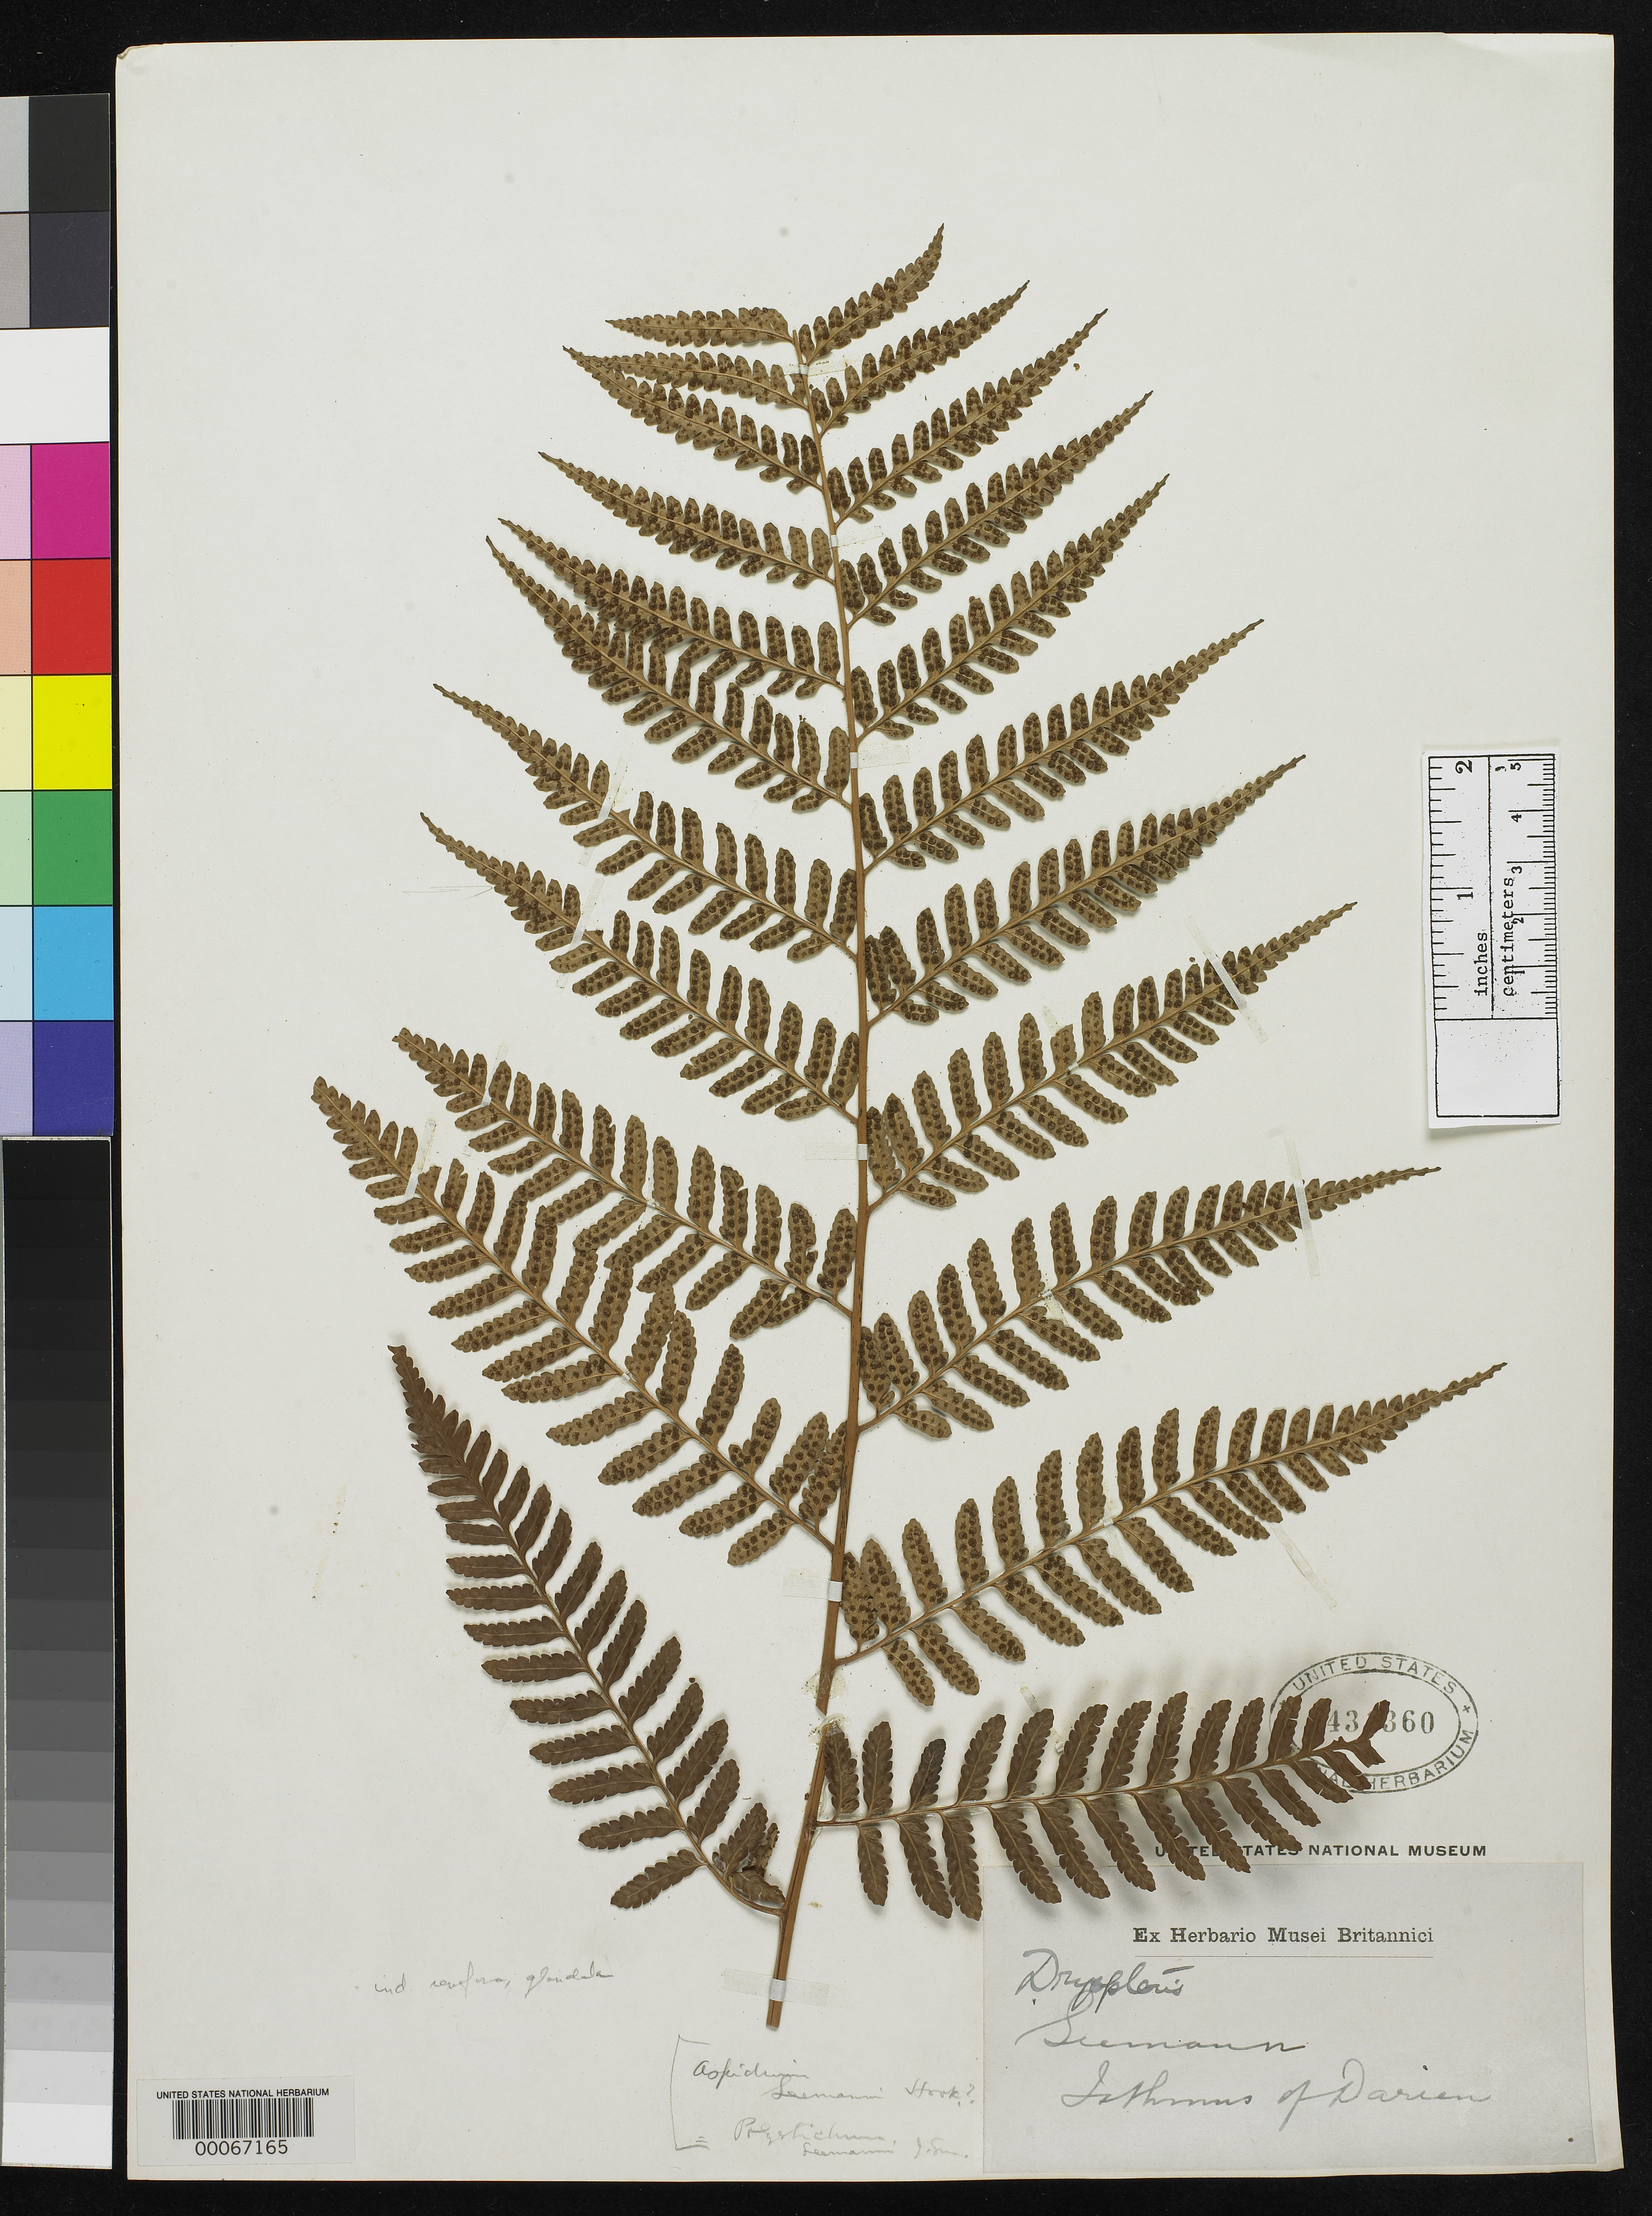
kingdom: Plantae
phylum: Tracheophyta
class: Polypodiopsida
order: Polypodiales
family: Tectariaceae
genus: Aspidium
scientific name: Aspidium seemannii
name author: Hook.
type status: Isosyntype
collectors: B. C. Seemann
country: Colombia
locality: Bay of Ardita, Isthmus of Darien.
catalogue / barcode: US 1431360